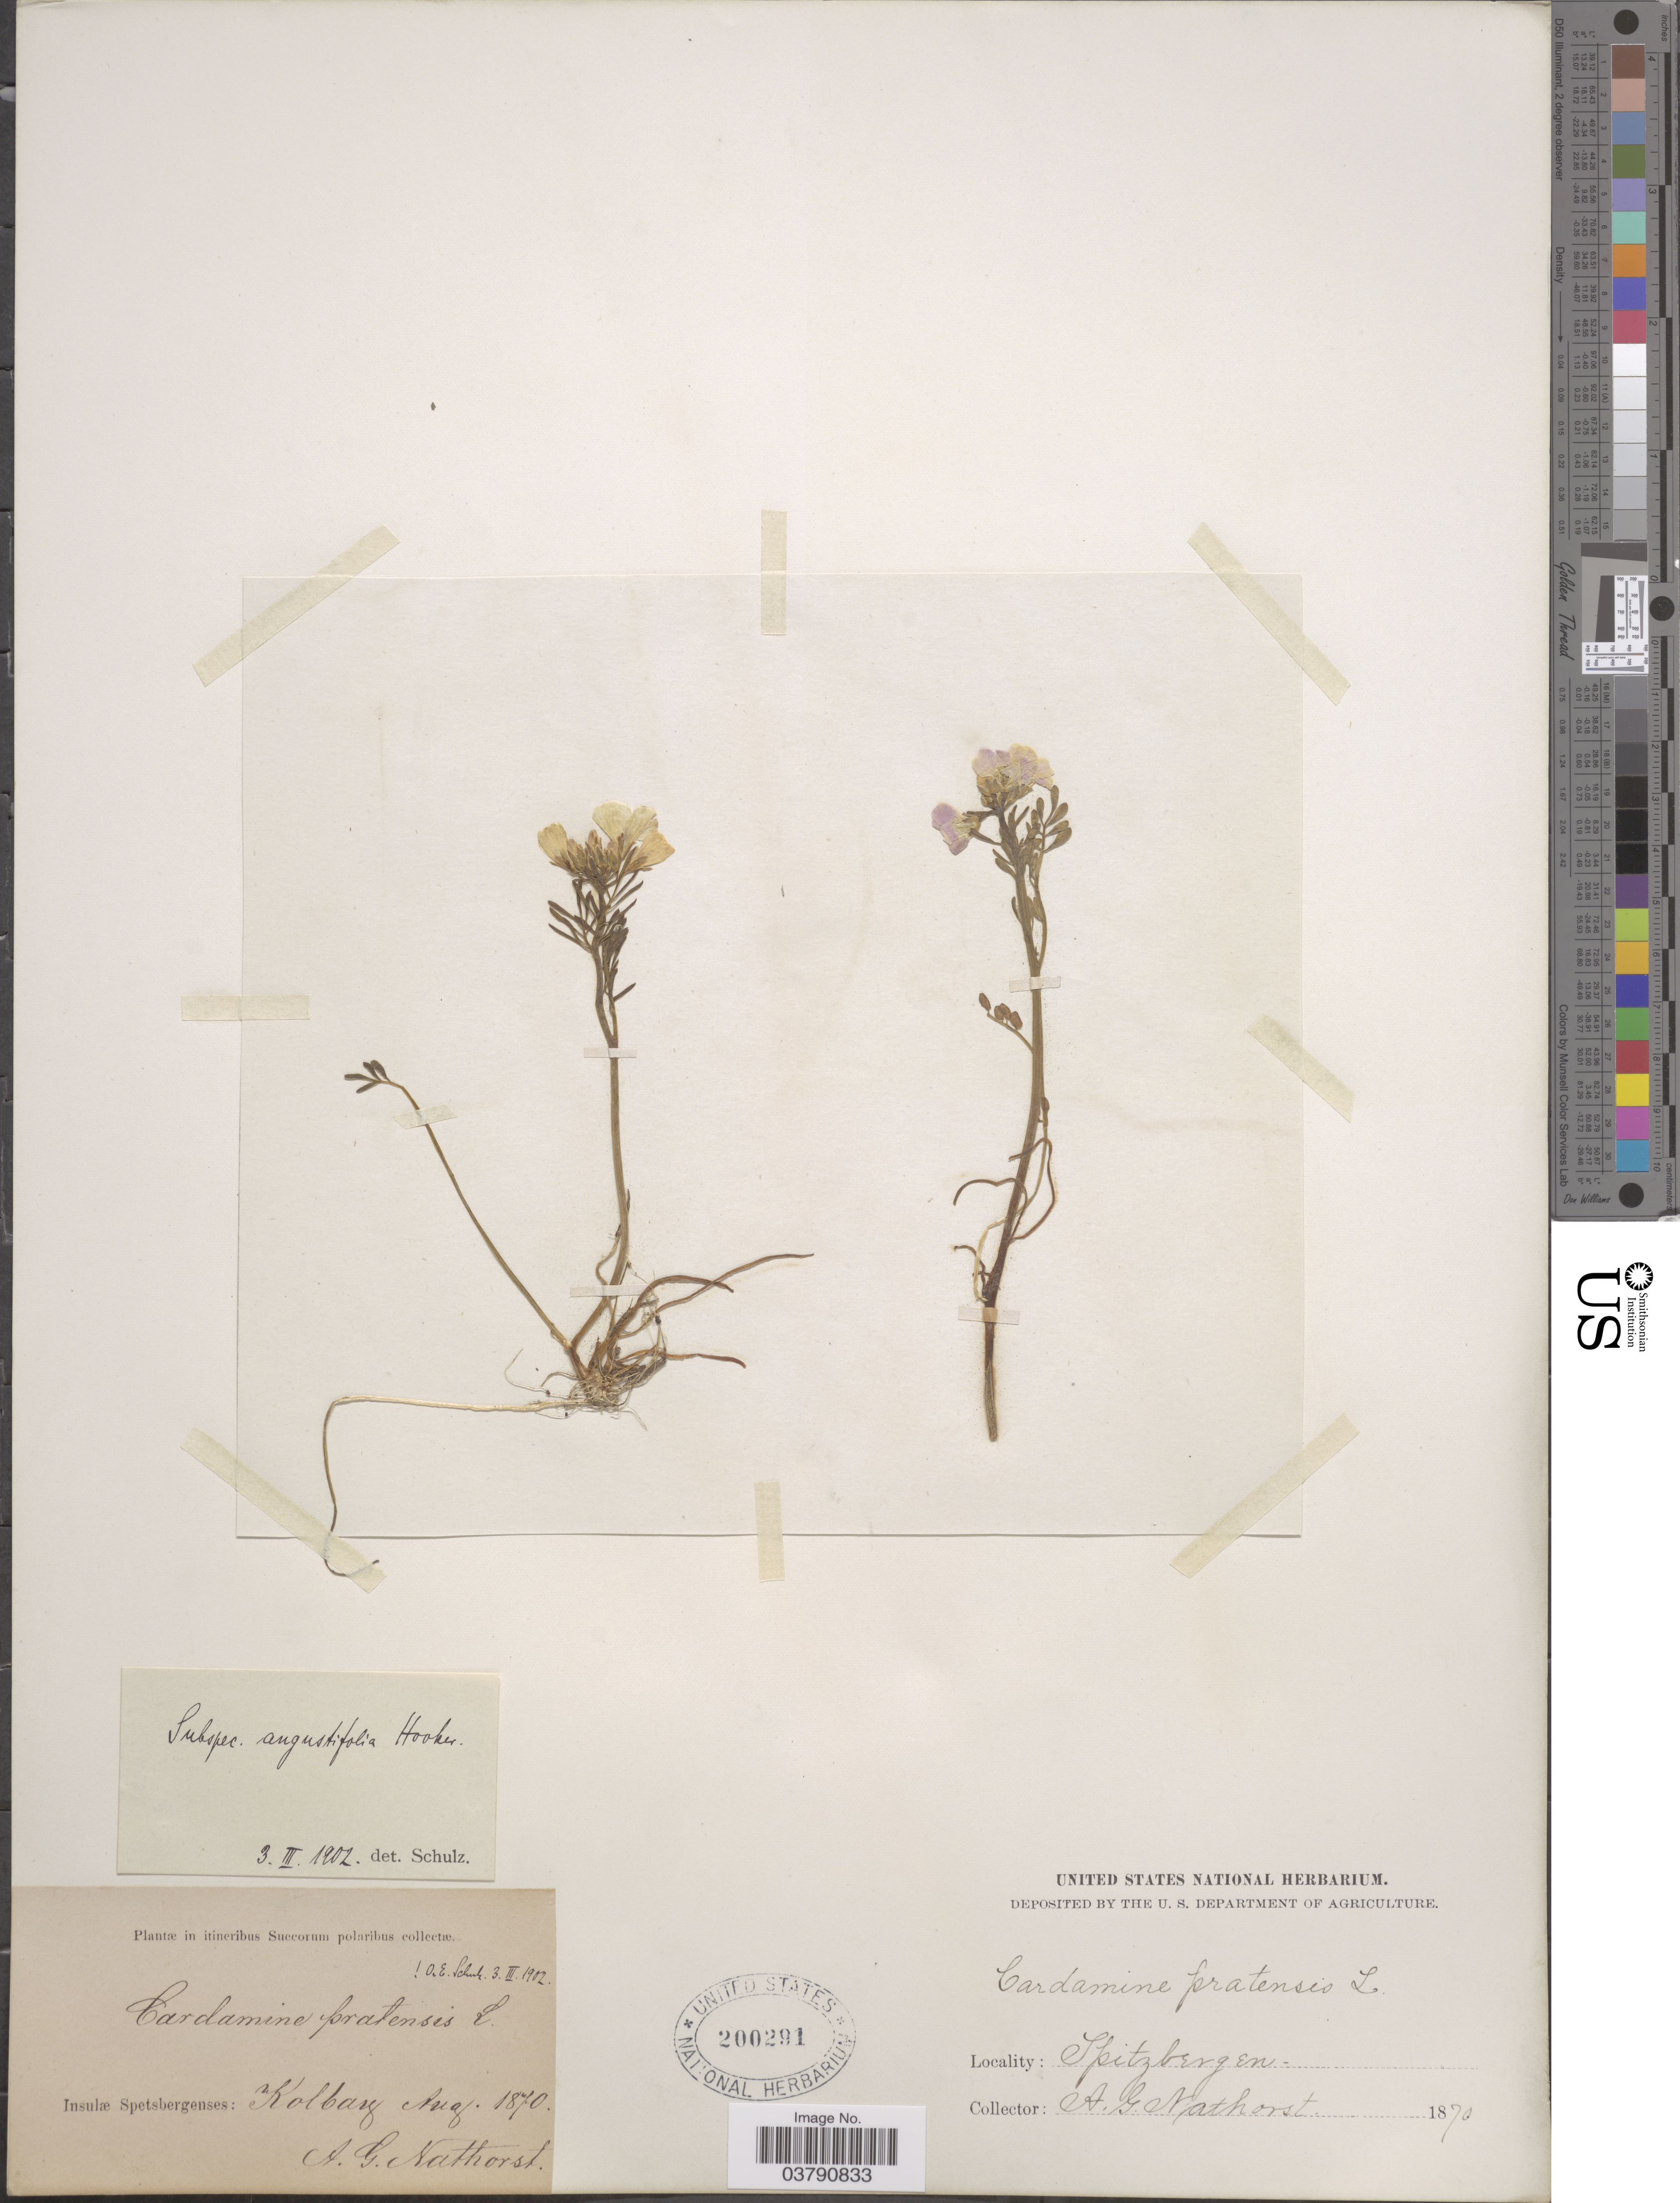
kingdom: Plantae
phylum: Tracheophyta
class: Magnoliopsida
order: Brassicales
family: Brassicaceae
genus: Cardamine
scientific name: Cardamine pratensis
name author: L.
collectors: A. Nathorst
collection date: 1870-08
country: Norway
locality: In itineribus Suecorum polaribus. Insulæ Spetsbergenses: Kolbay. Spitzbergen.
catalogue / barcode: US 200291